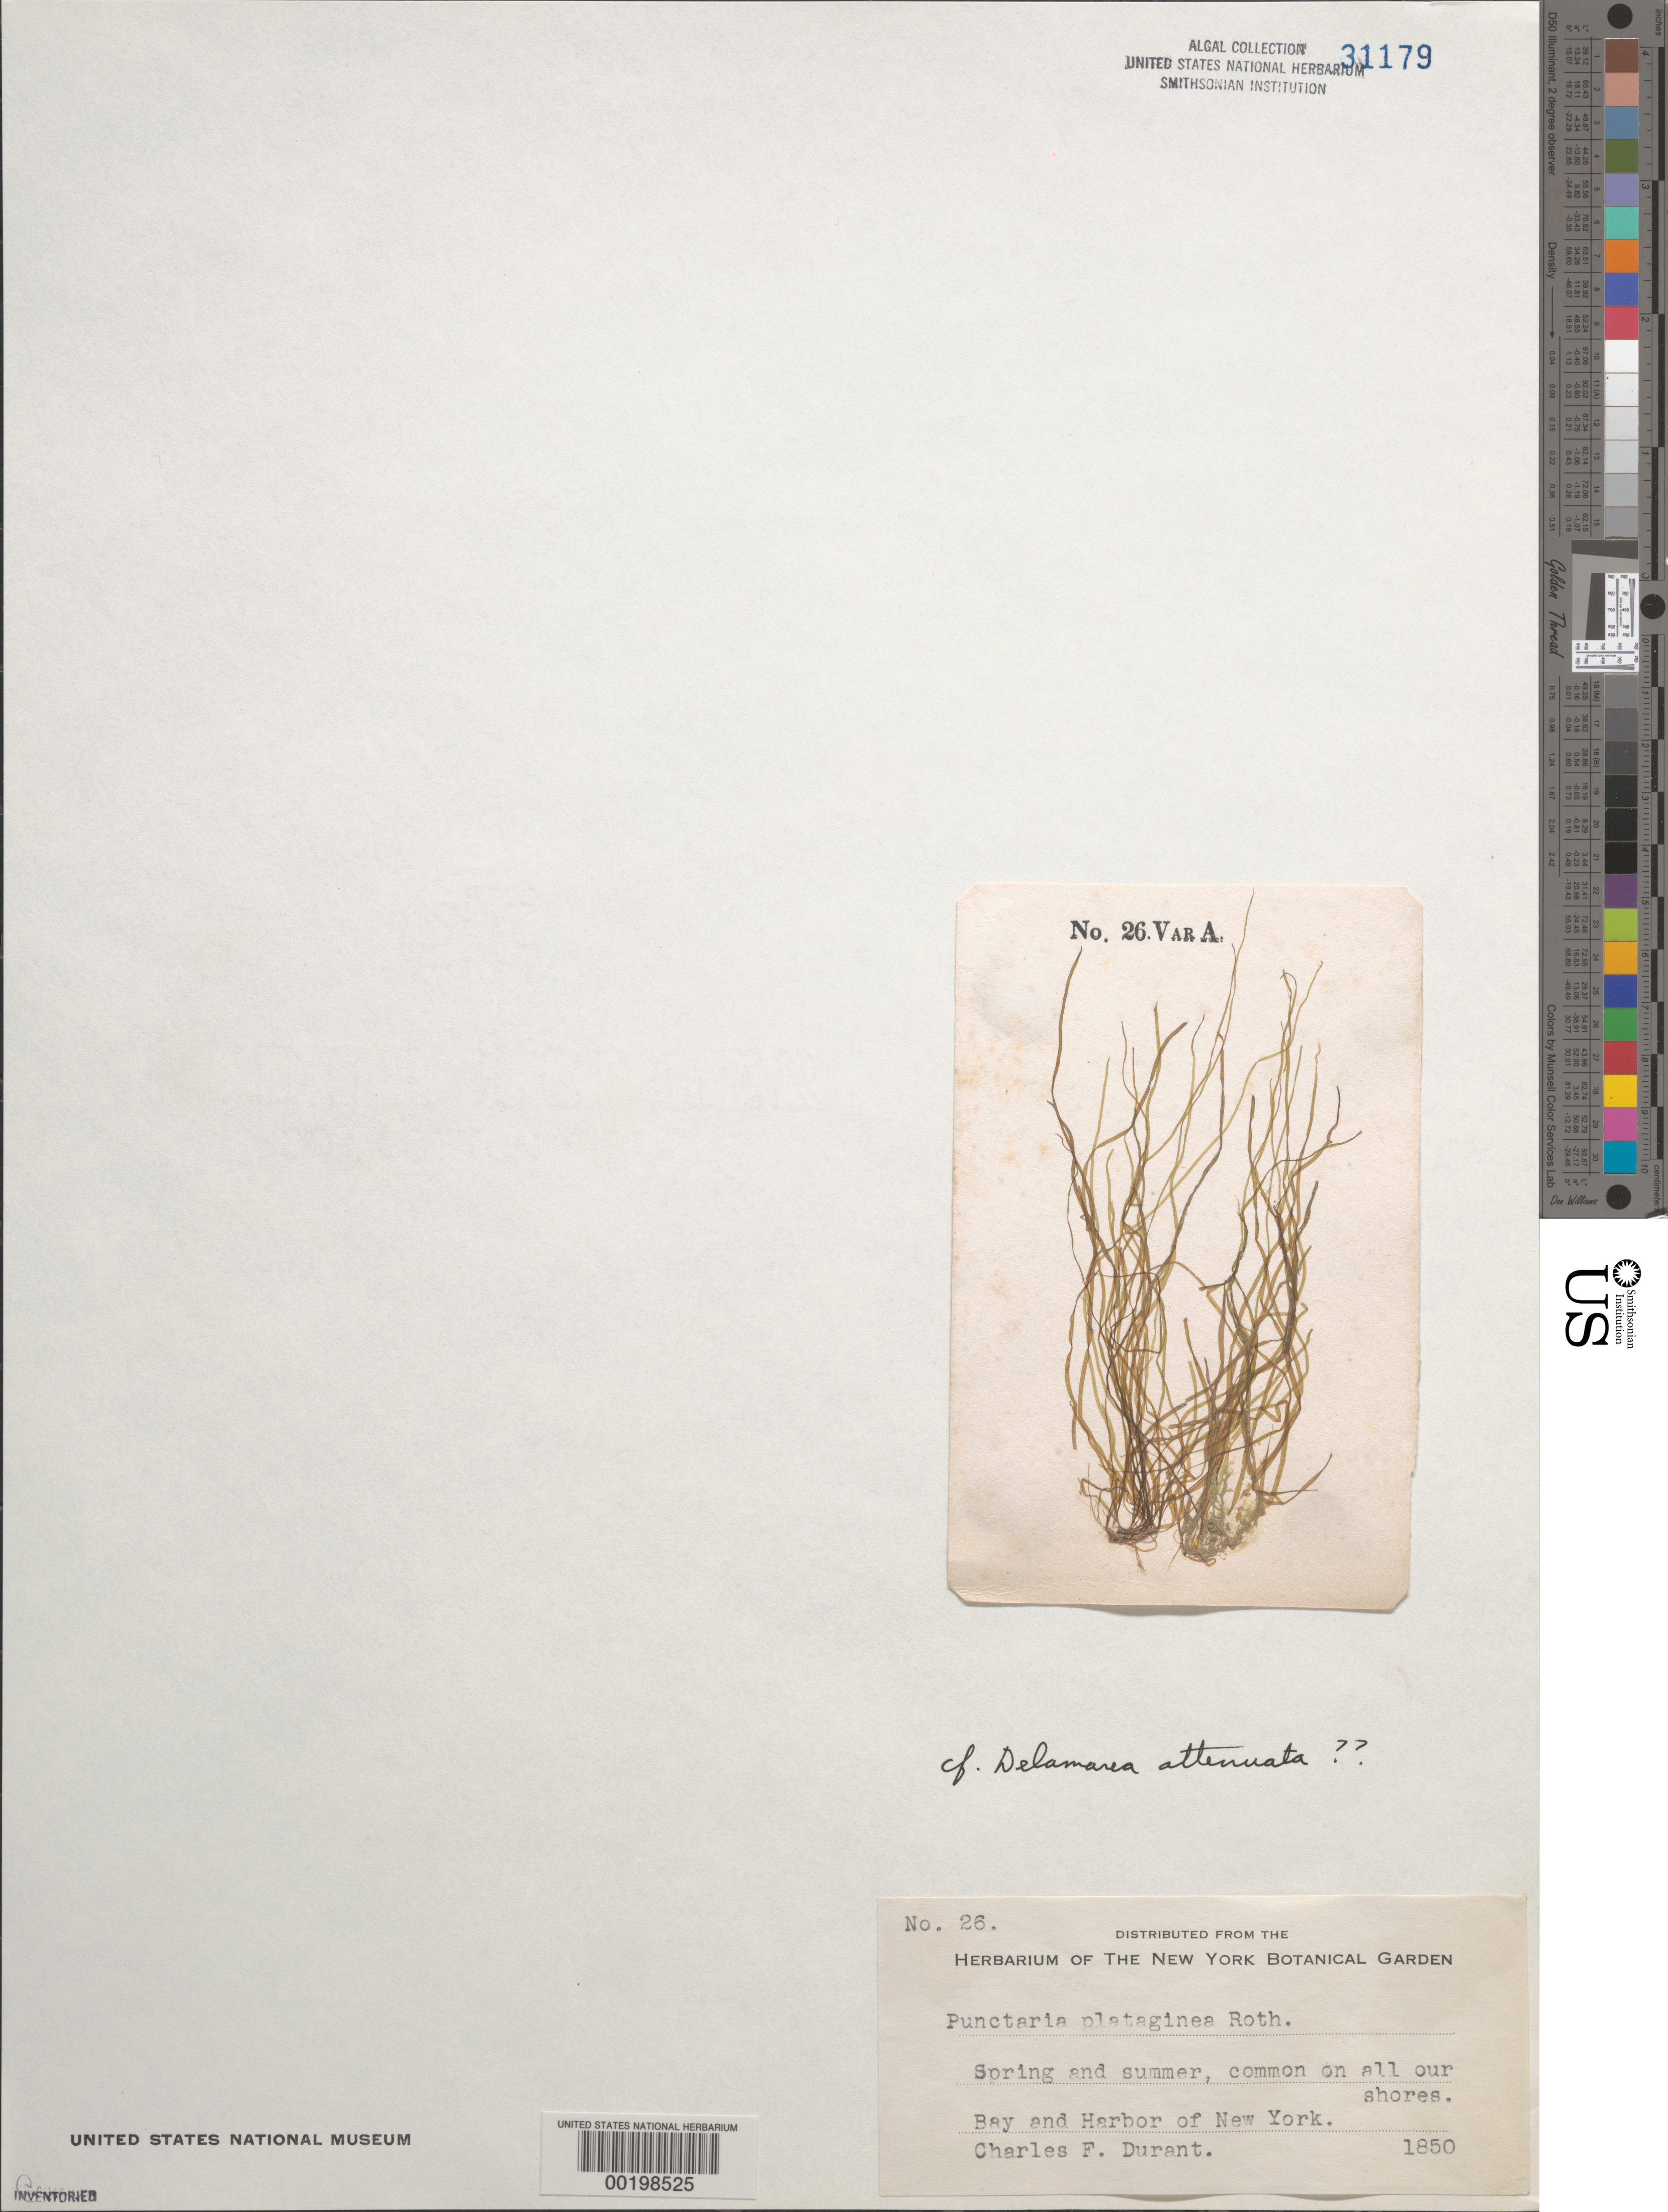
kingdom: Chromista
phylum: Ochrophyta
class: Phaeophyceae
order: Ectocarpales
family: Chordariaceae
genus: Delamarea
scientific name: Delamarea attenuata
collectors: C. Durant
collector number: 26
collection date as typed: Spr 1850 AND -- Sum 1850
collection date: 1850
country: United States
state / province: New York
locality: New York Bay and New York Harbor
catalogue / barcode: US 31179